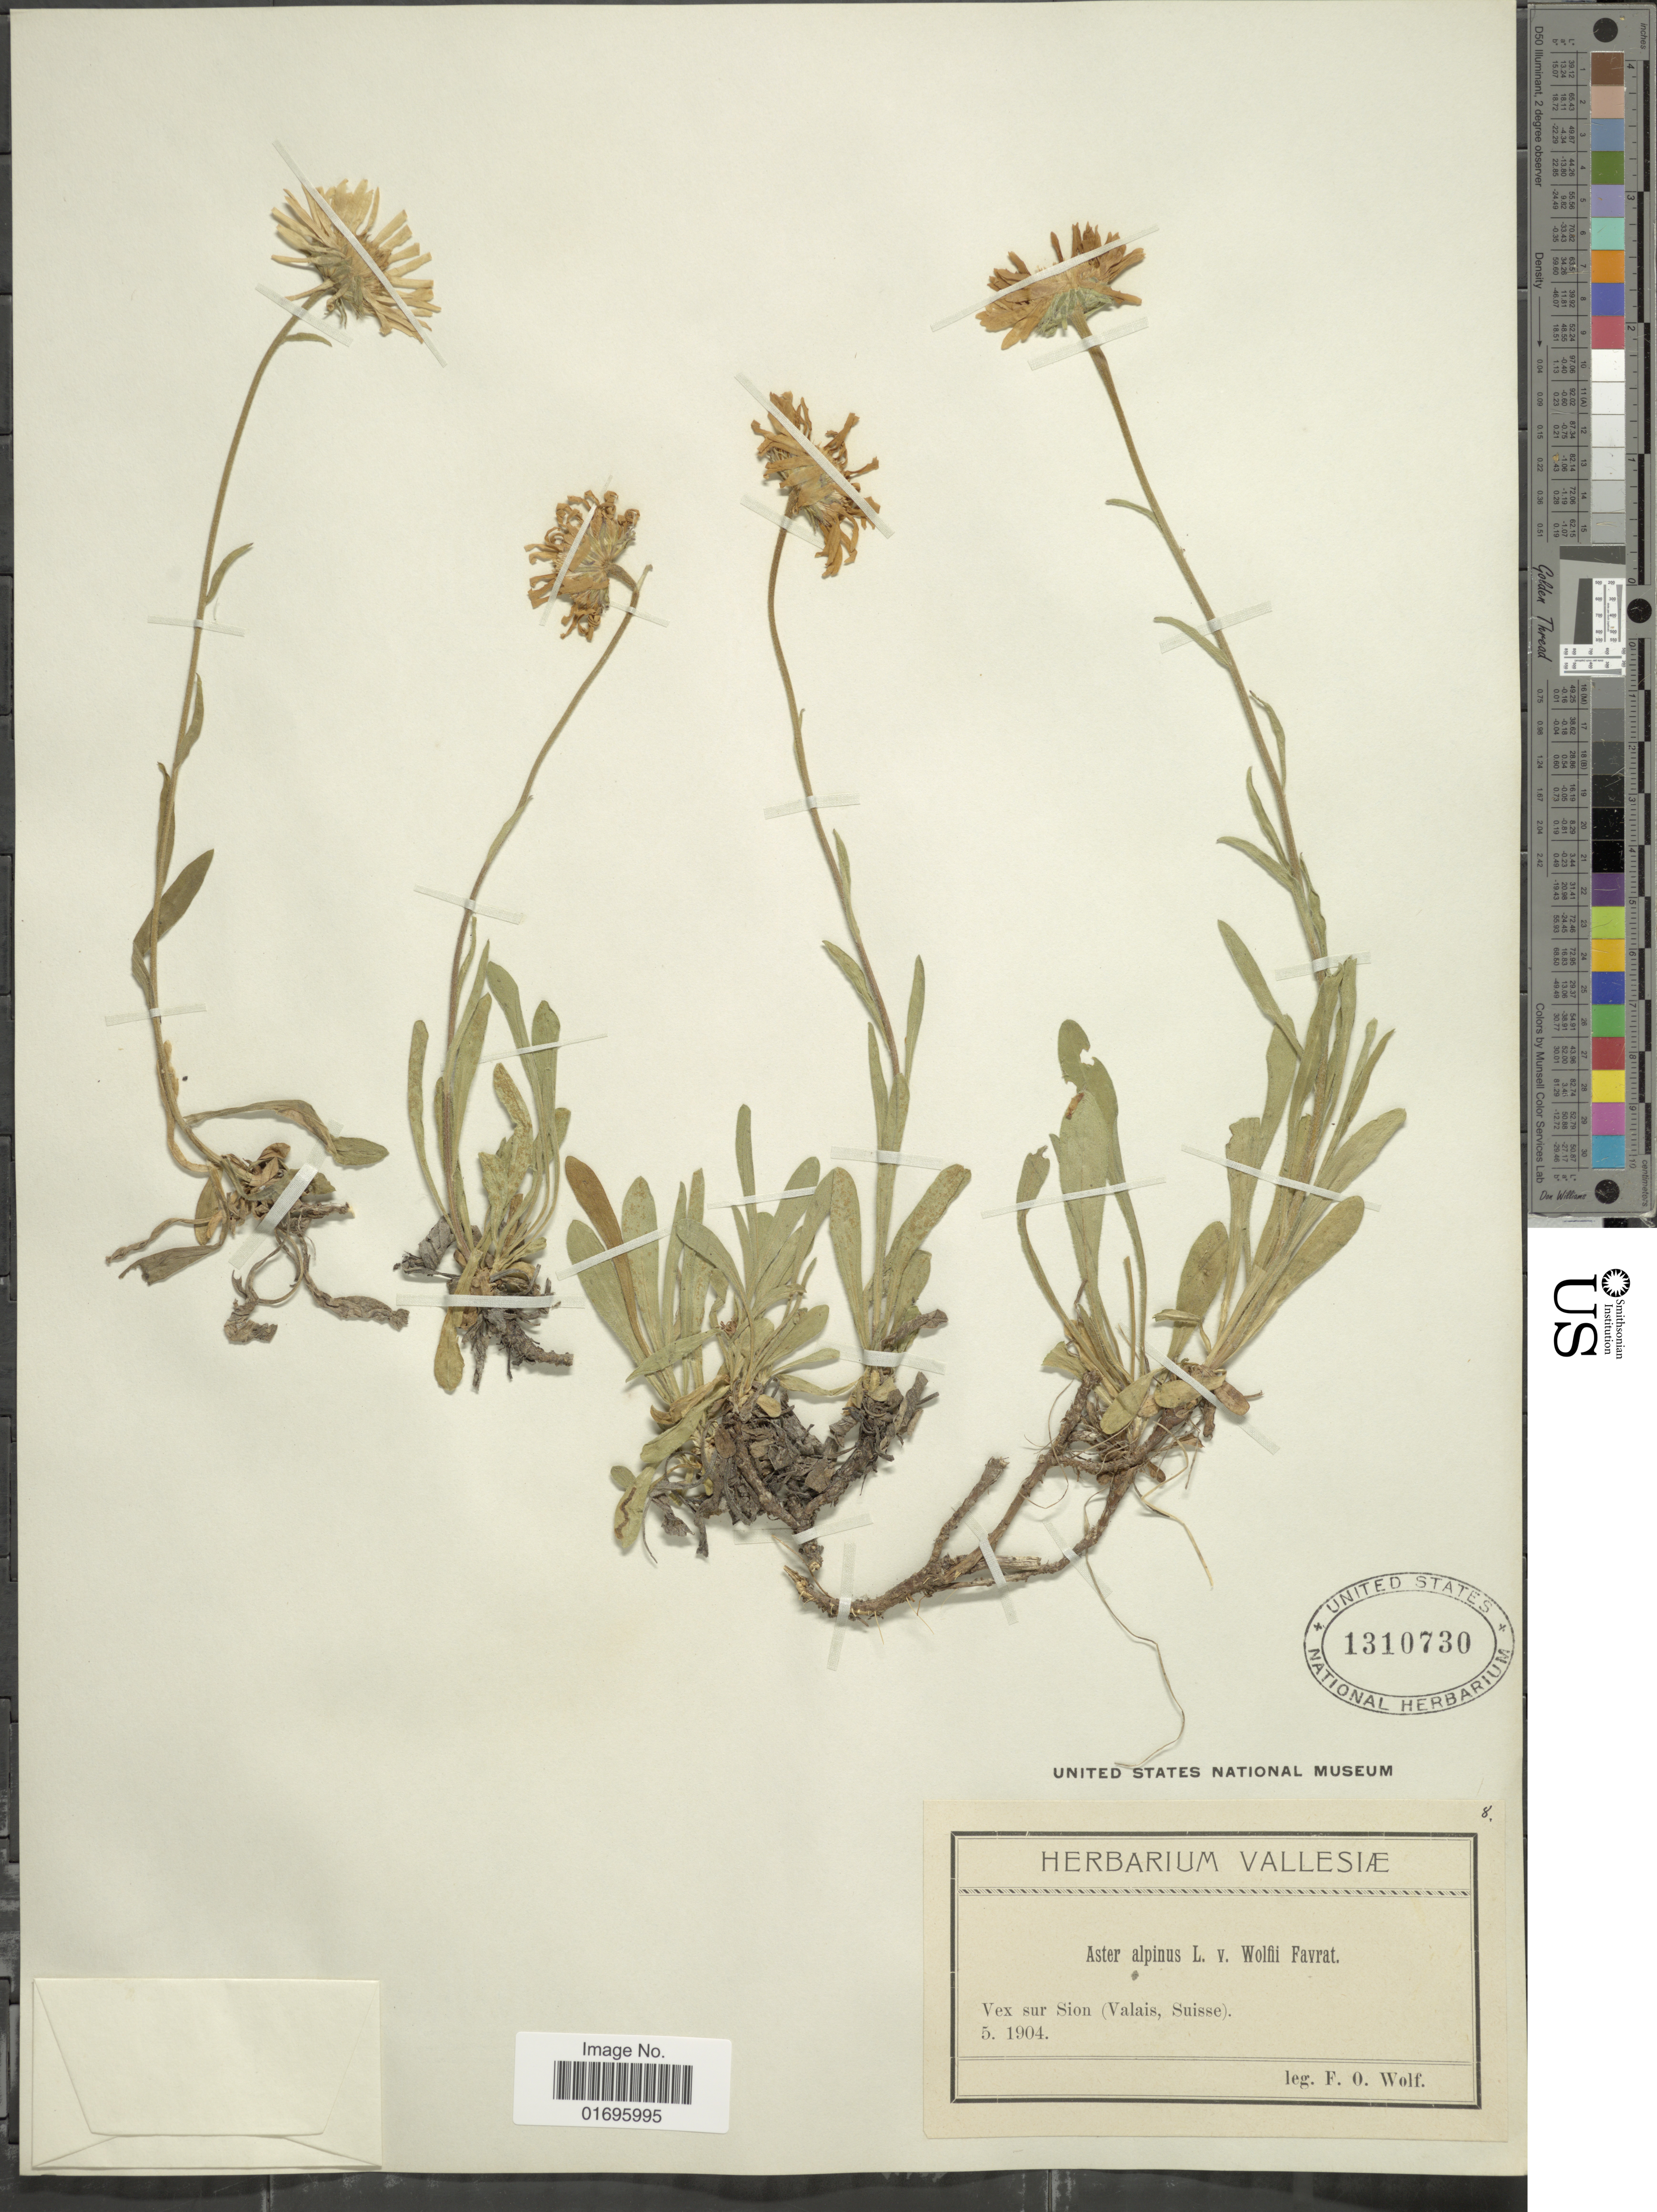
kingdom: Plantae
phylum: Tracheophyta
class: Magnoliopsida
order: Asterales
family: Asteraceae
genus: Aster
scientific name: Aster alpinus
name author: L.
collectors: F. Wolf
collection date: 1904-05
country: Switzerland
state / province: Valais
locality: Vex sur Sion (Valais, Suisse)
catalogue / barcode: US 1310730